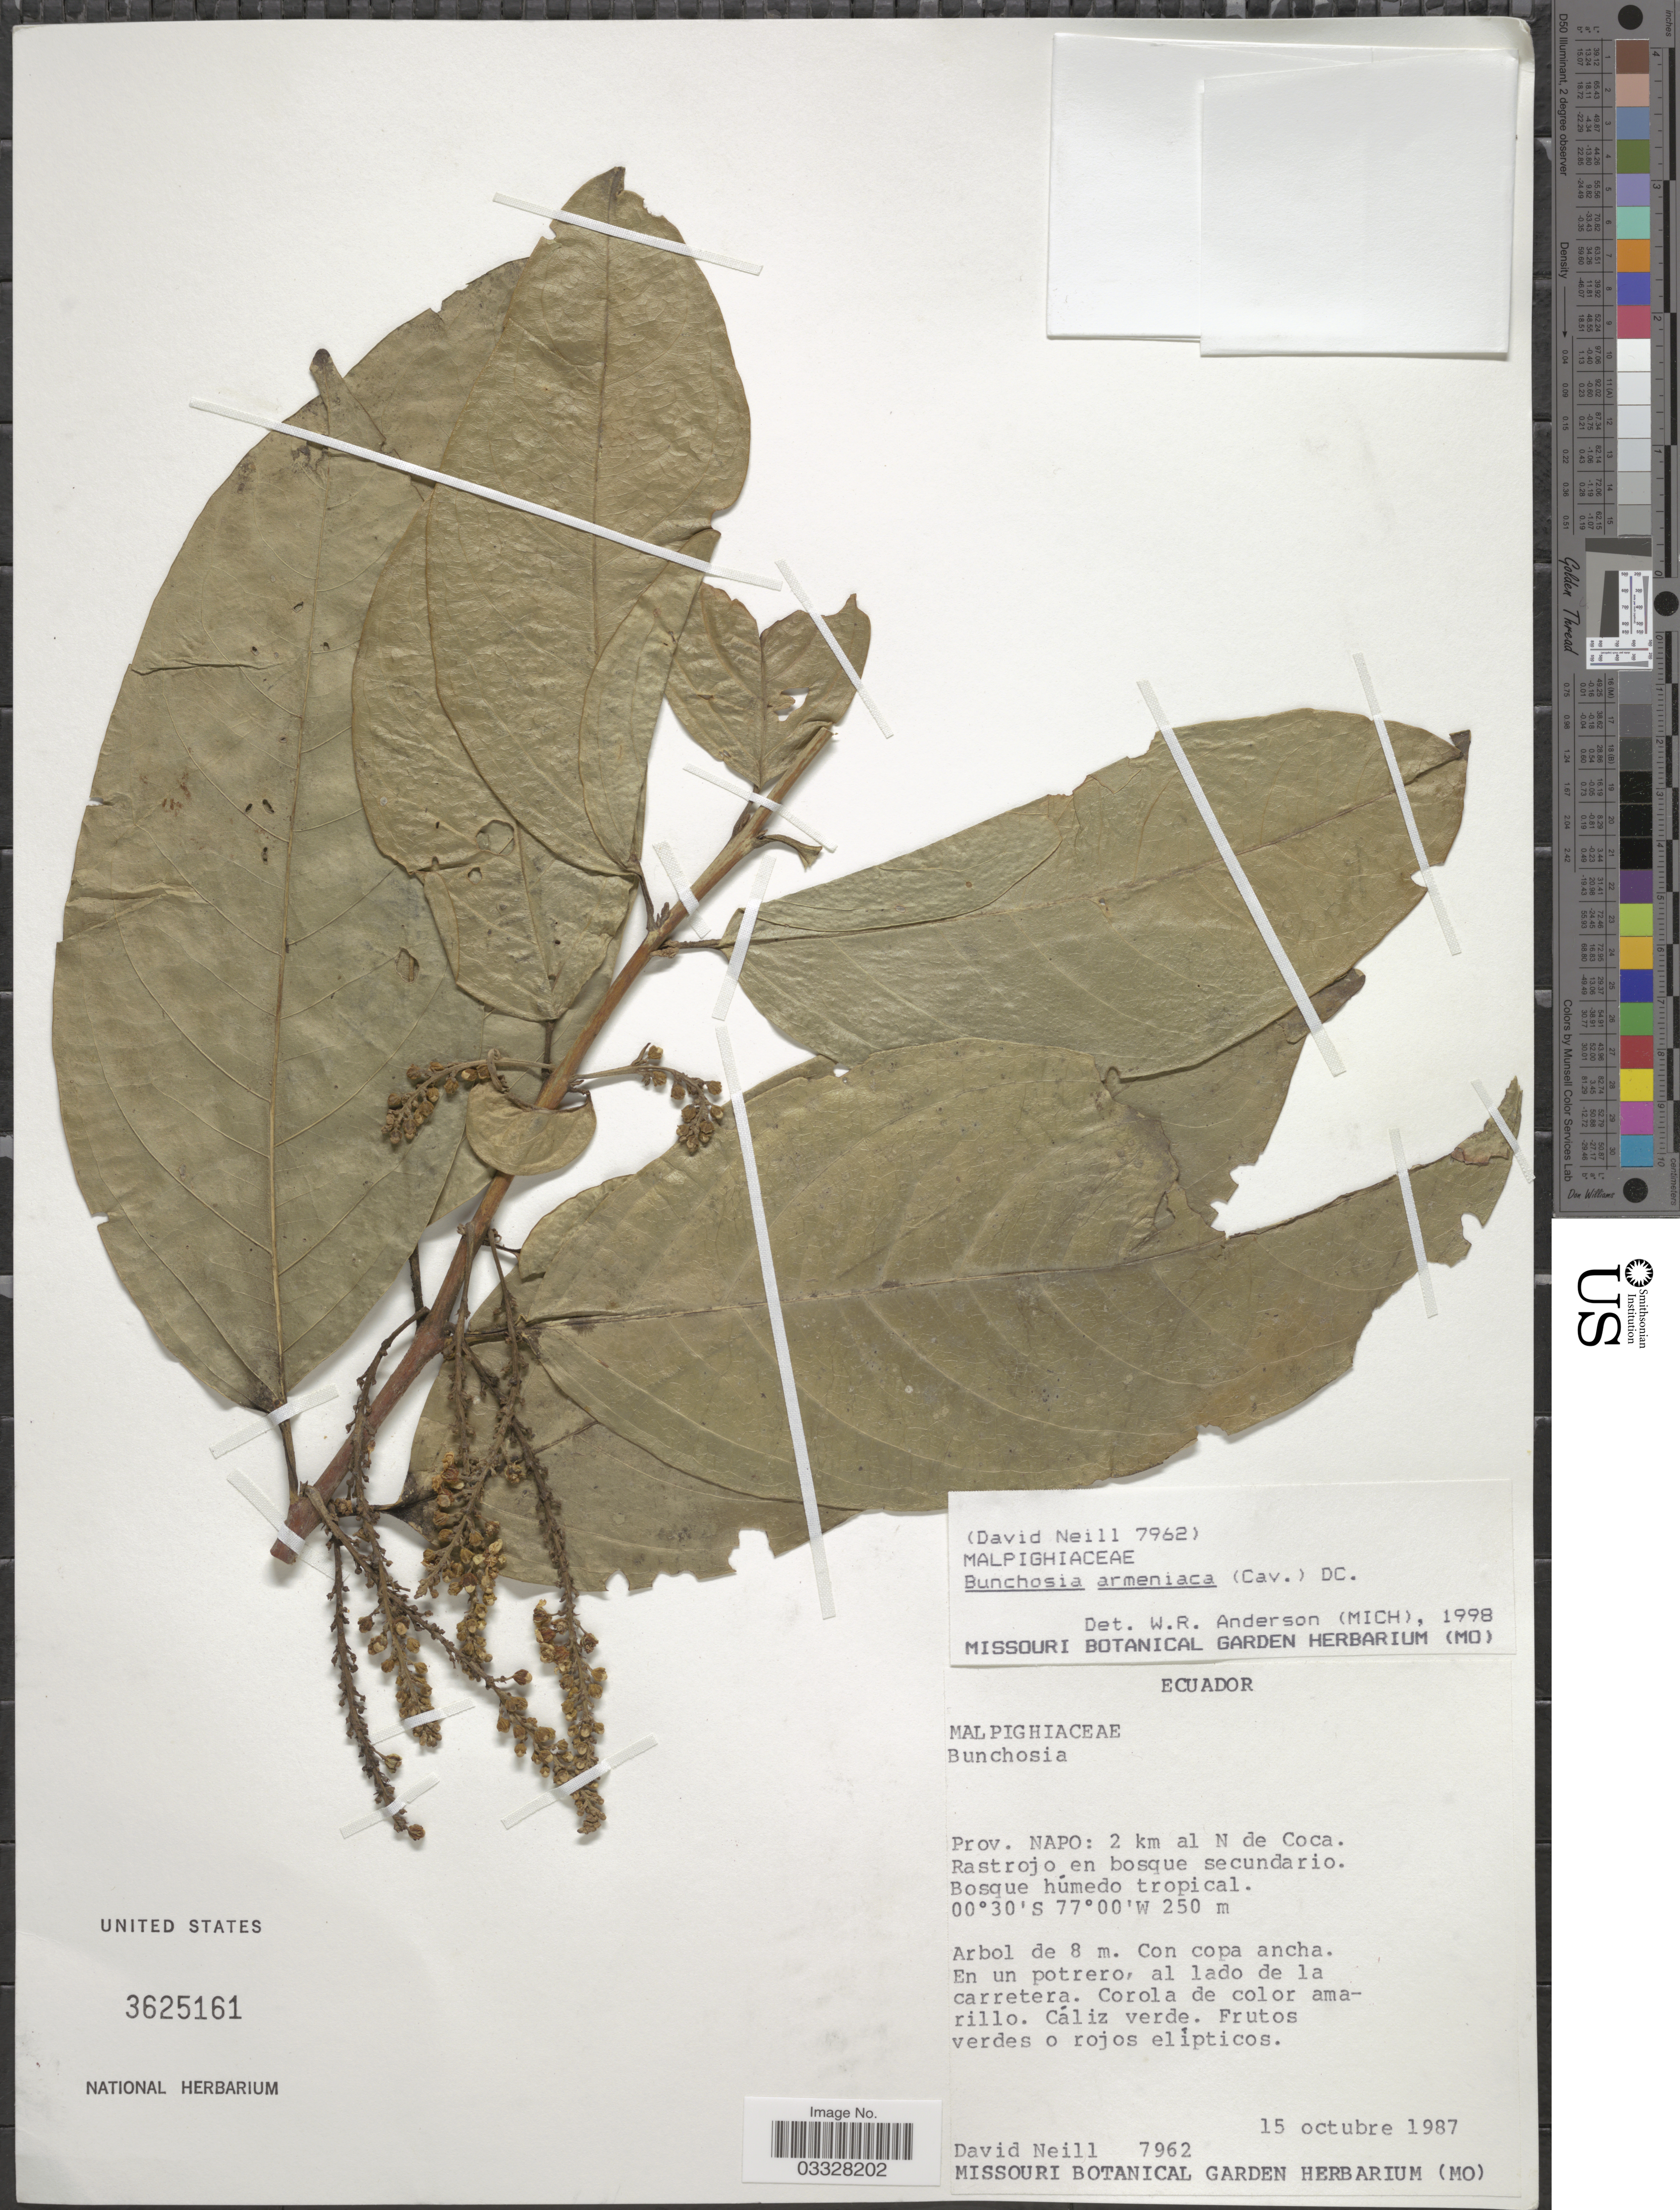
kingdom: Plantae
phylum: Tracheophyta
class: Magnoliopsida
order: Malpighiales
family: Malpighiaceae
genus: Bunchosia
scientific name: Bunchosia armeniaca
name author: (Cav.) DC.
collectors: D. Neill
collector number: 7962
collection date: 1987-10-15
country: Ecuador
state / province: Napo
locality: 2 km al N de Coco. Rastrojo en bosque secundario. Bosque húmedo tropical.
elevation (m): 250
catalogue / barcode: US 3625161